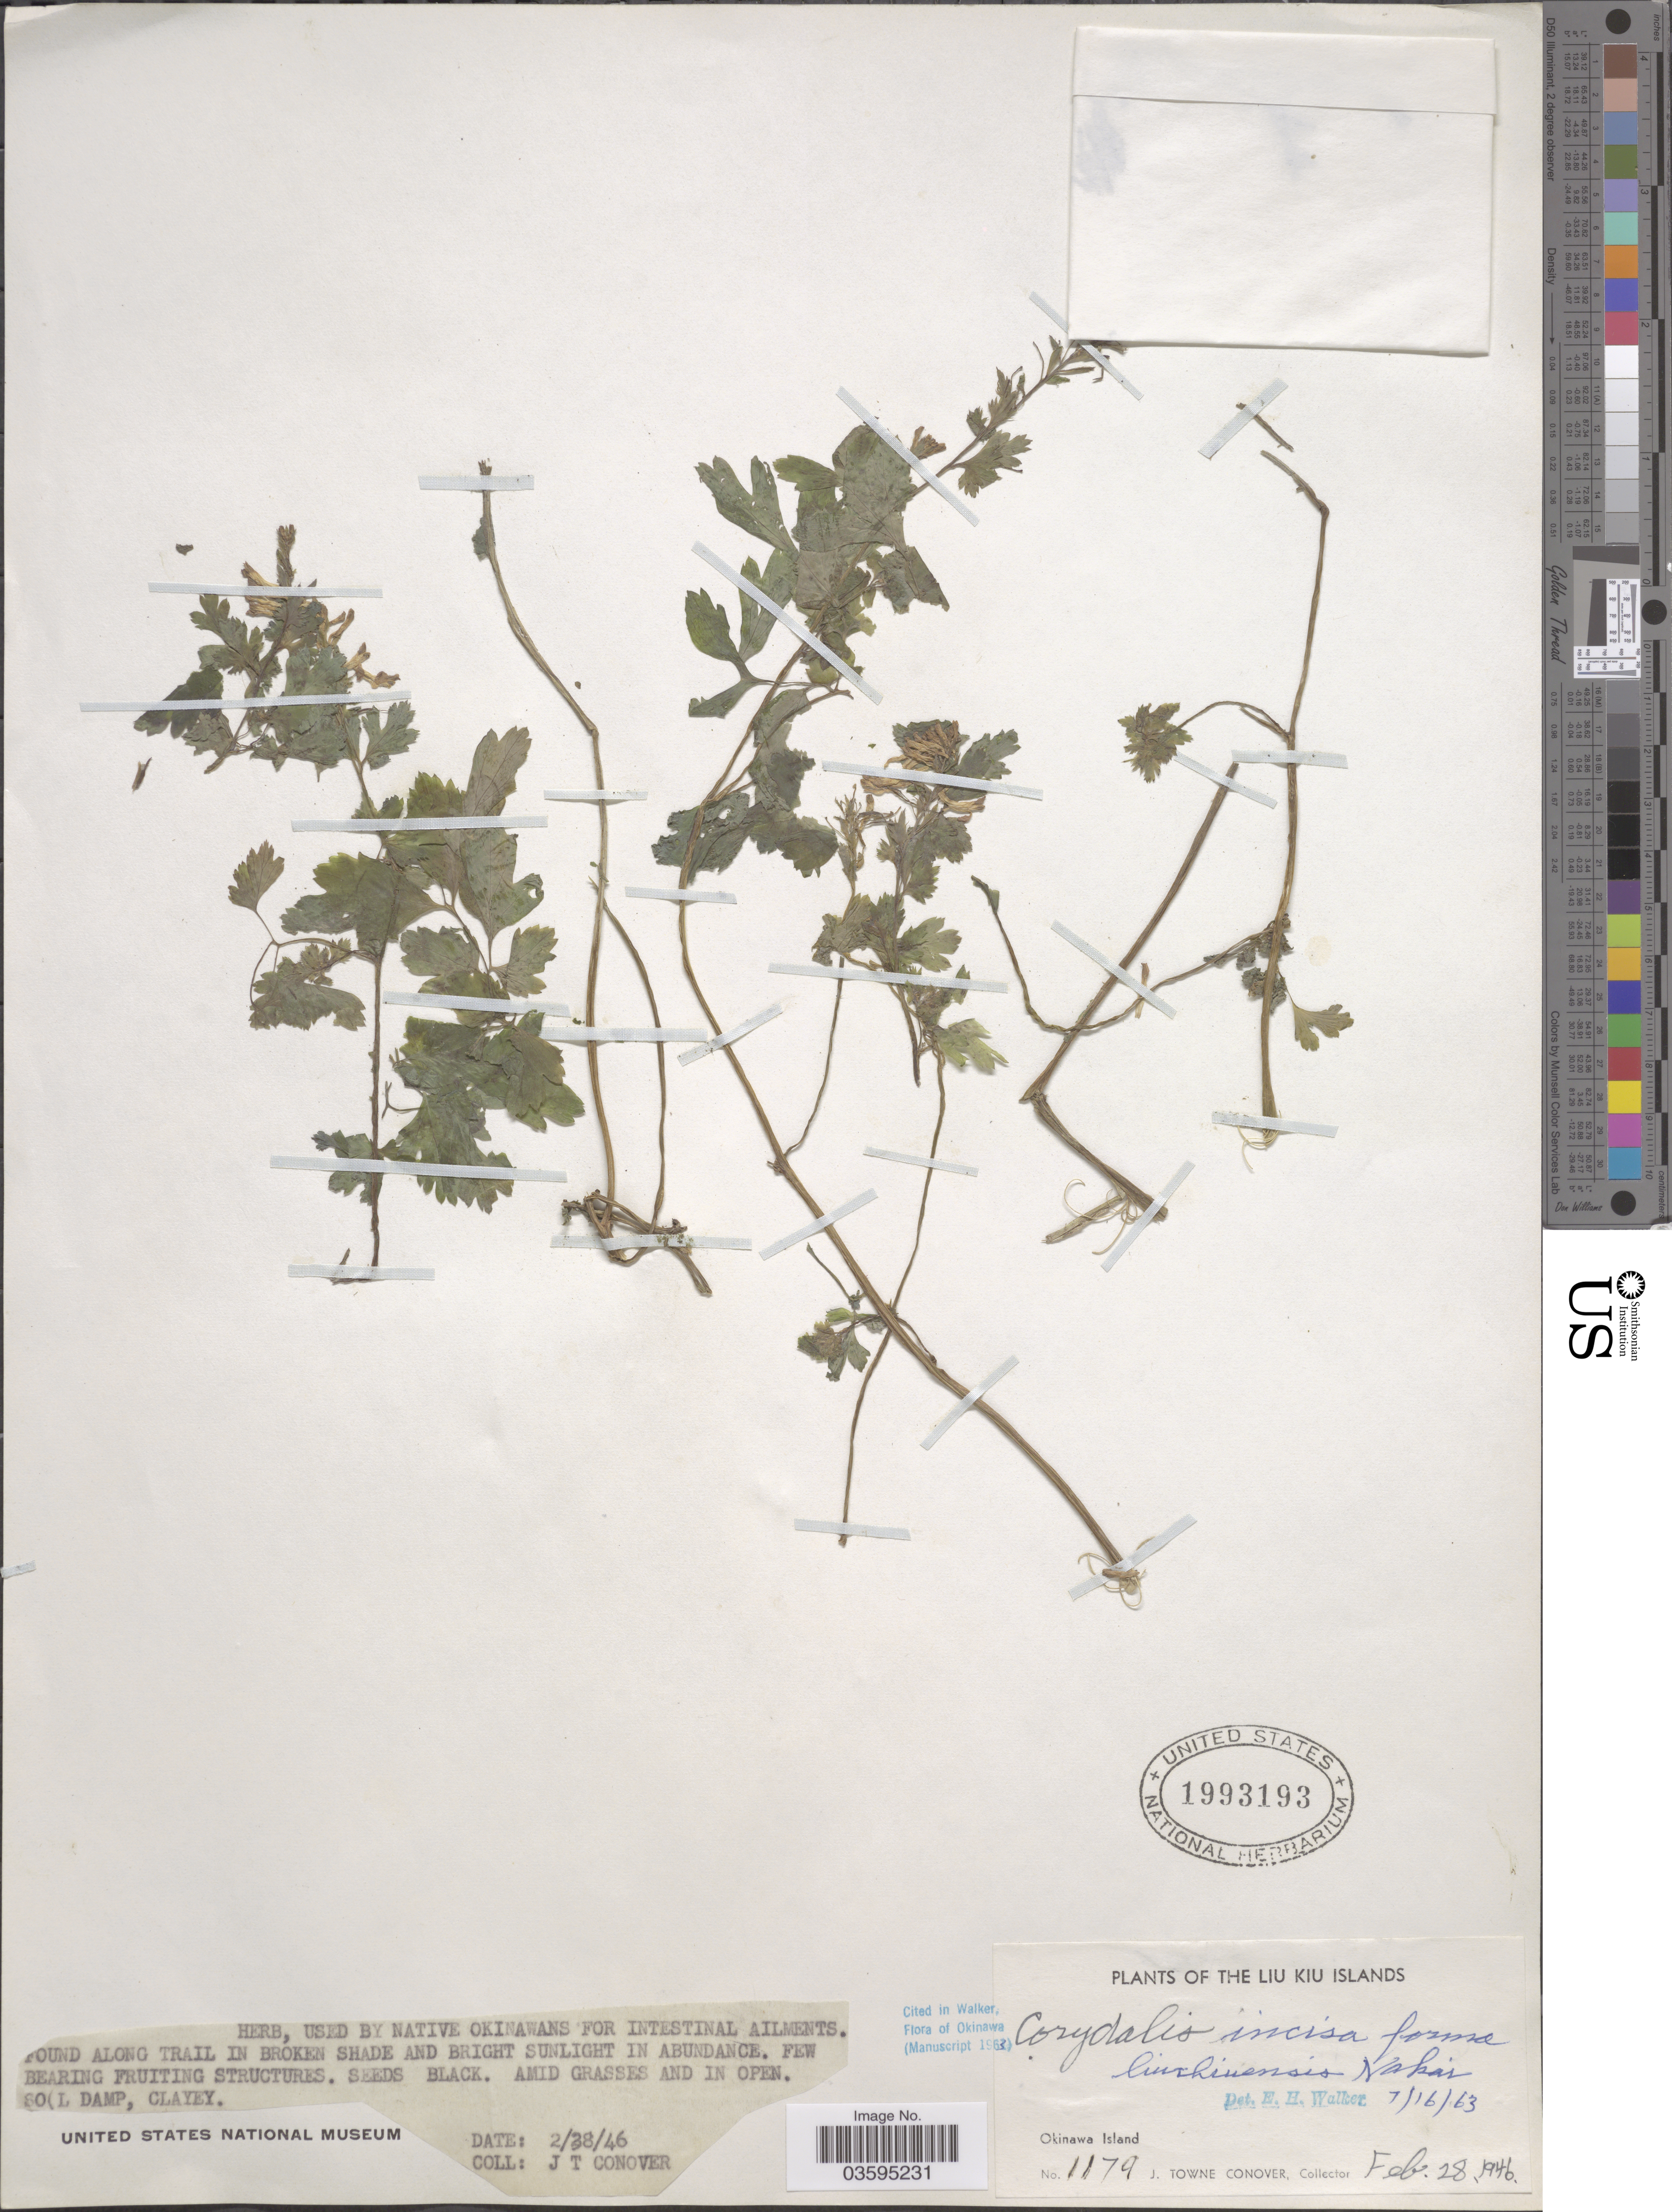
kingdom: Plantae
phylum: Tracheophyta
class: Magnoliopsida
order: Ranunculales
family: Papaveraceae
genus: Corydalis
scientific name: Corydalis incisa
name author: (Thunb.) Pers.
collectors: J. T. Conover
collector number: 1179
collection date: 1946-02-28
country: Japan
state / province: Okinawa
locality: The Liu Kiu Islands. Okinawa Island.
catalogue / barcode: US 1993193